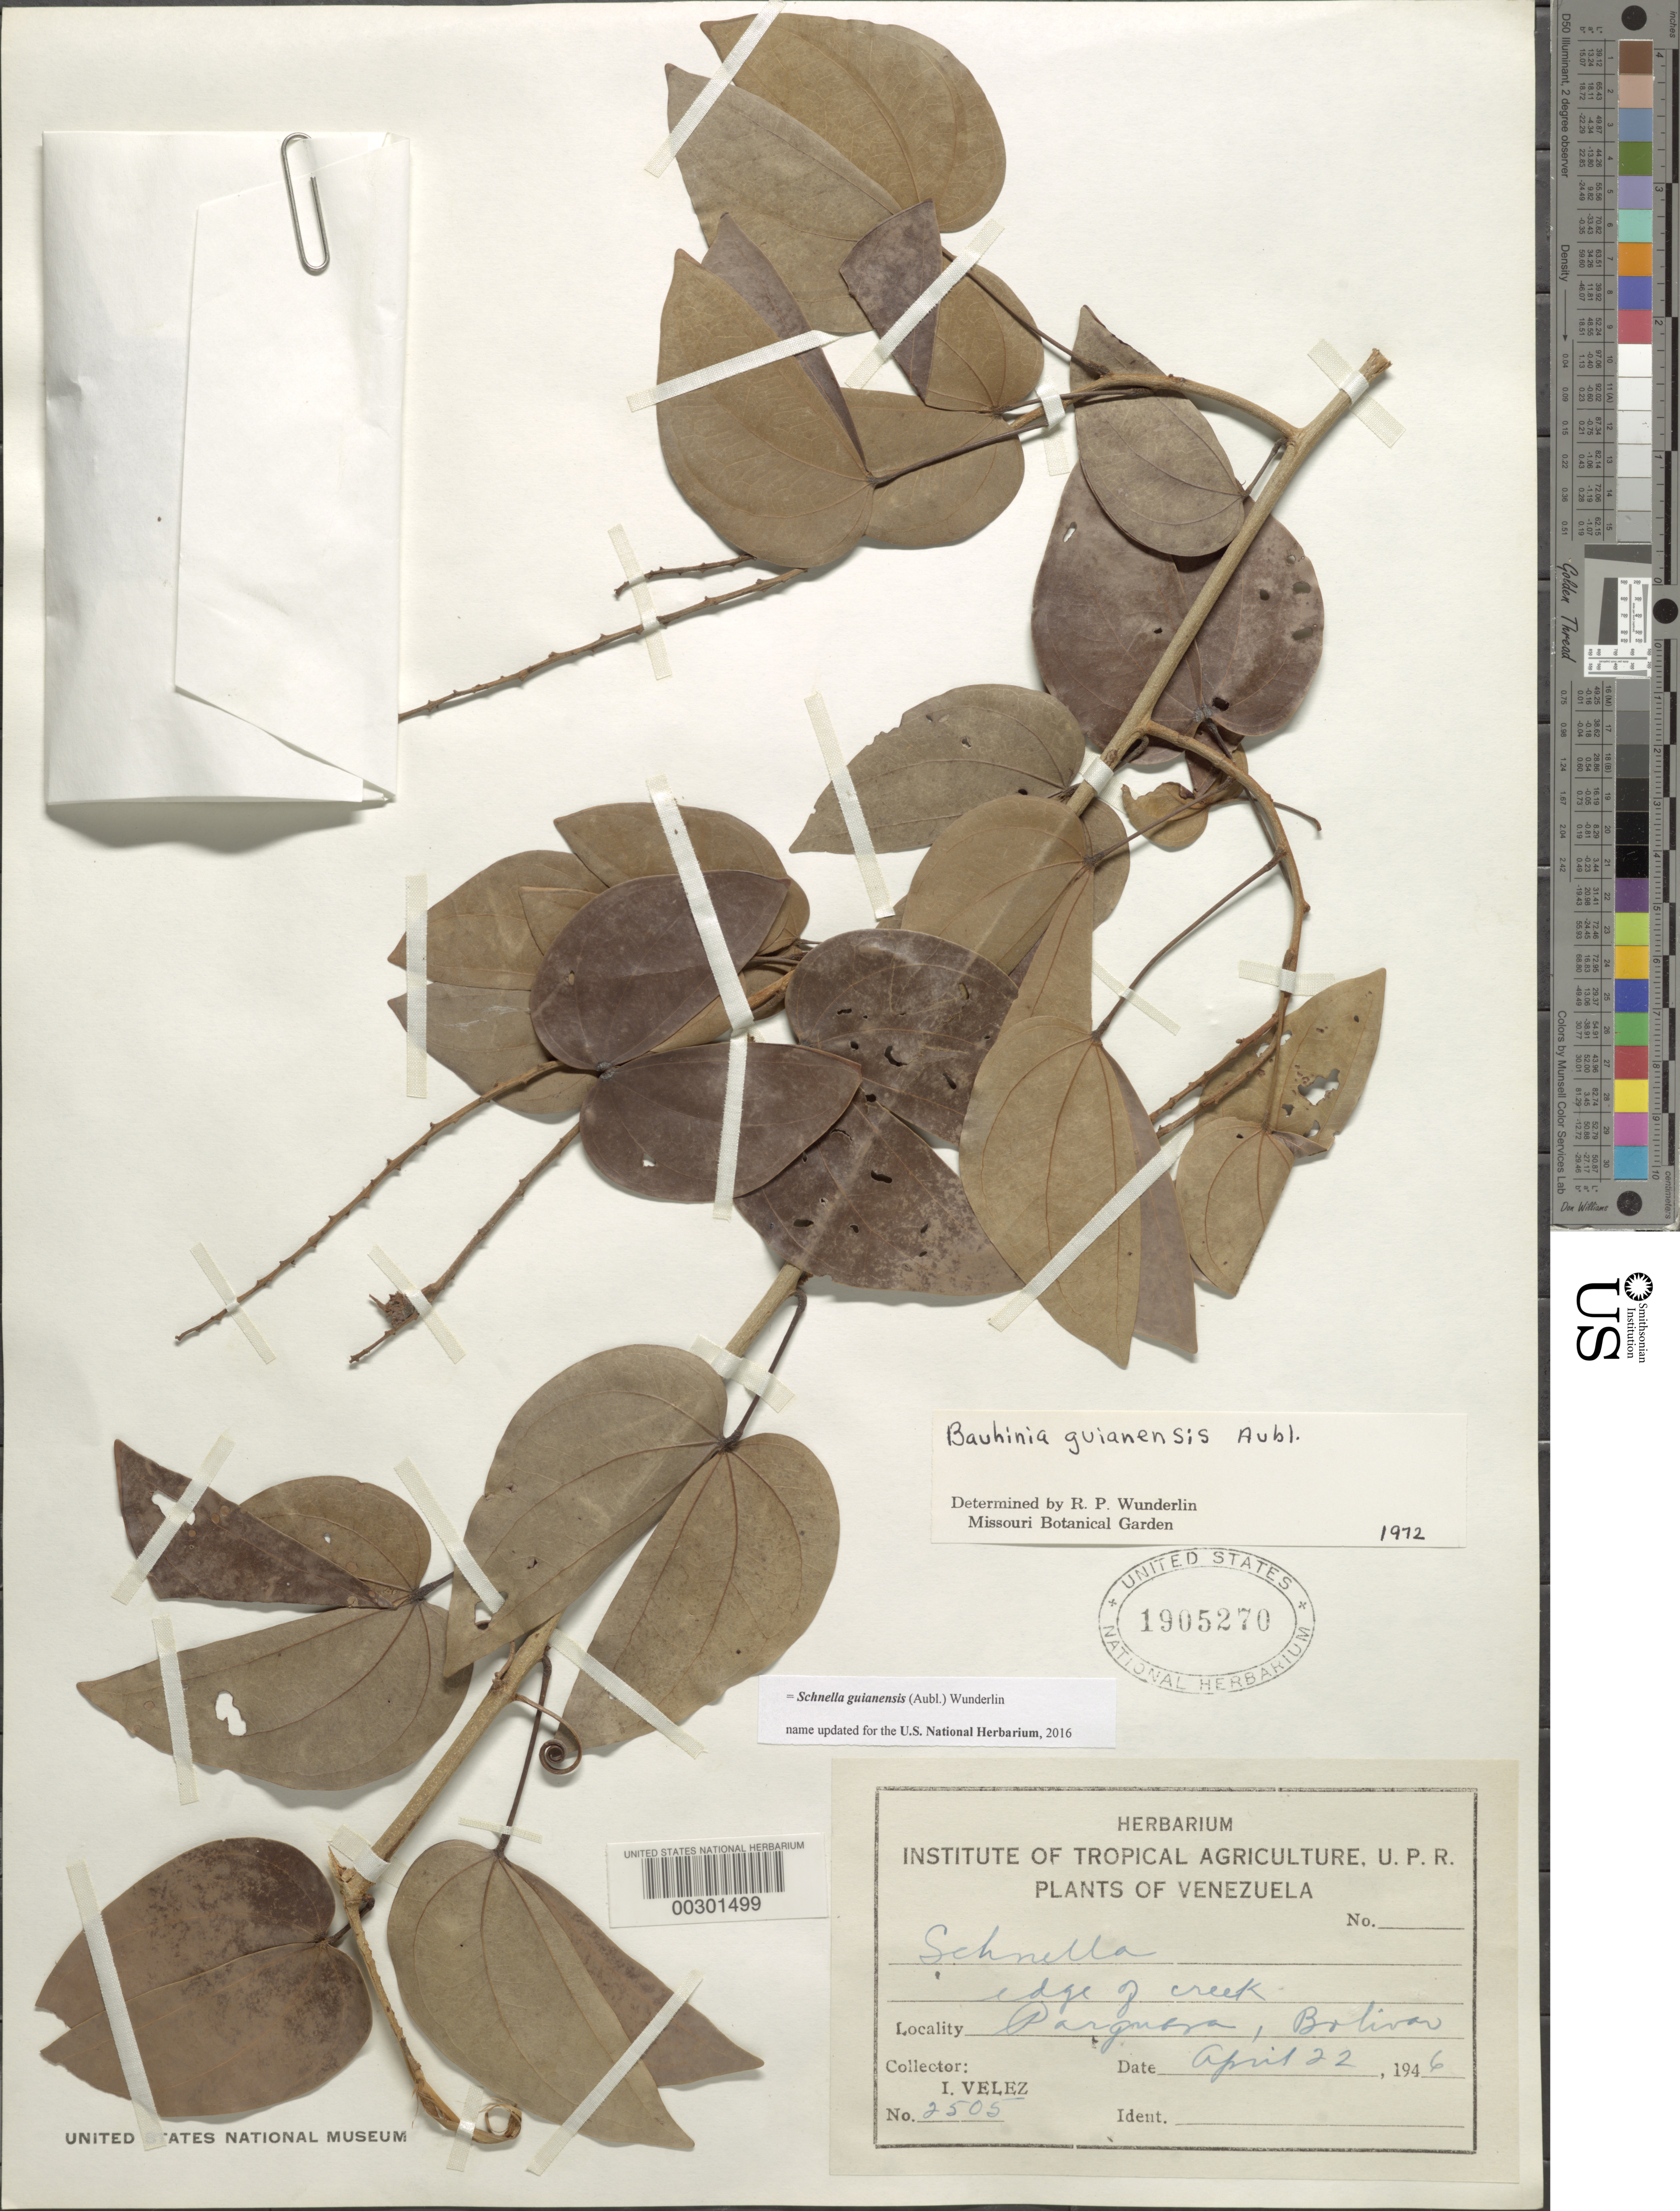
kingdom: Plantae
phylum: Tracheophyta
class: Magnoliopsida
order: Fabales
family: Fabaceae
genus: Schnella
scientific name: Schnella guianensis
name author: (Aubl.) Wunderlin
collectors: I. Velez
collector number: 2505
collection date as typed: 22 Apr 1946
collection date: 1946-04-22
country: Venezuela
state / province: Bolivar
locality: Parguaya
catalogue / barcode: US 1905270